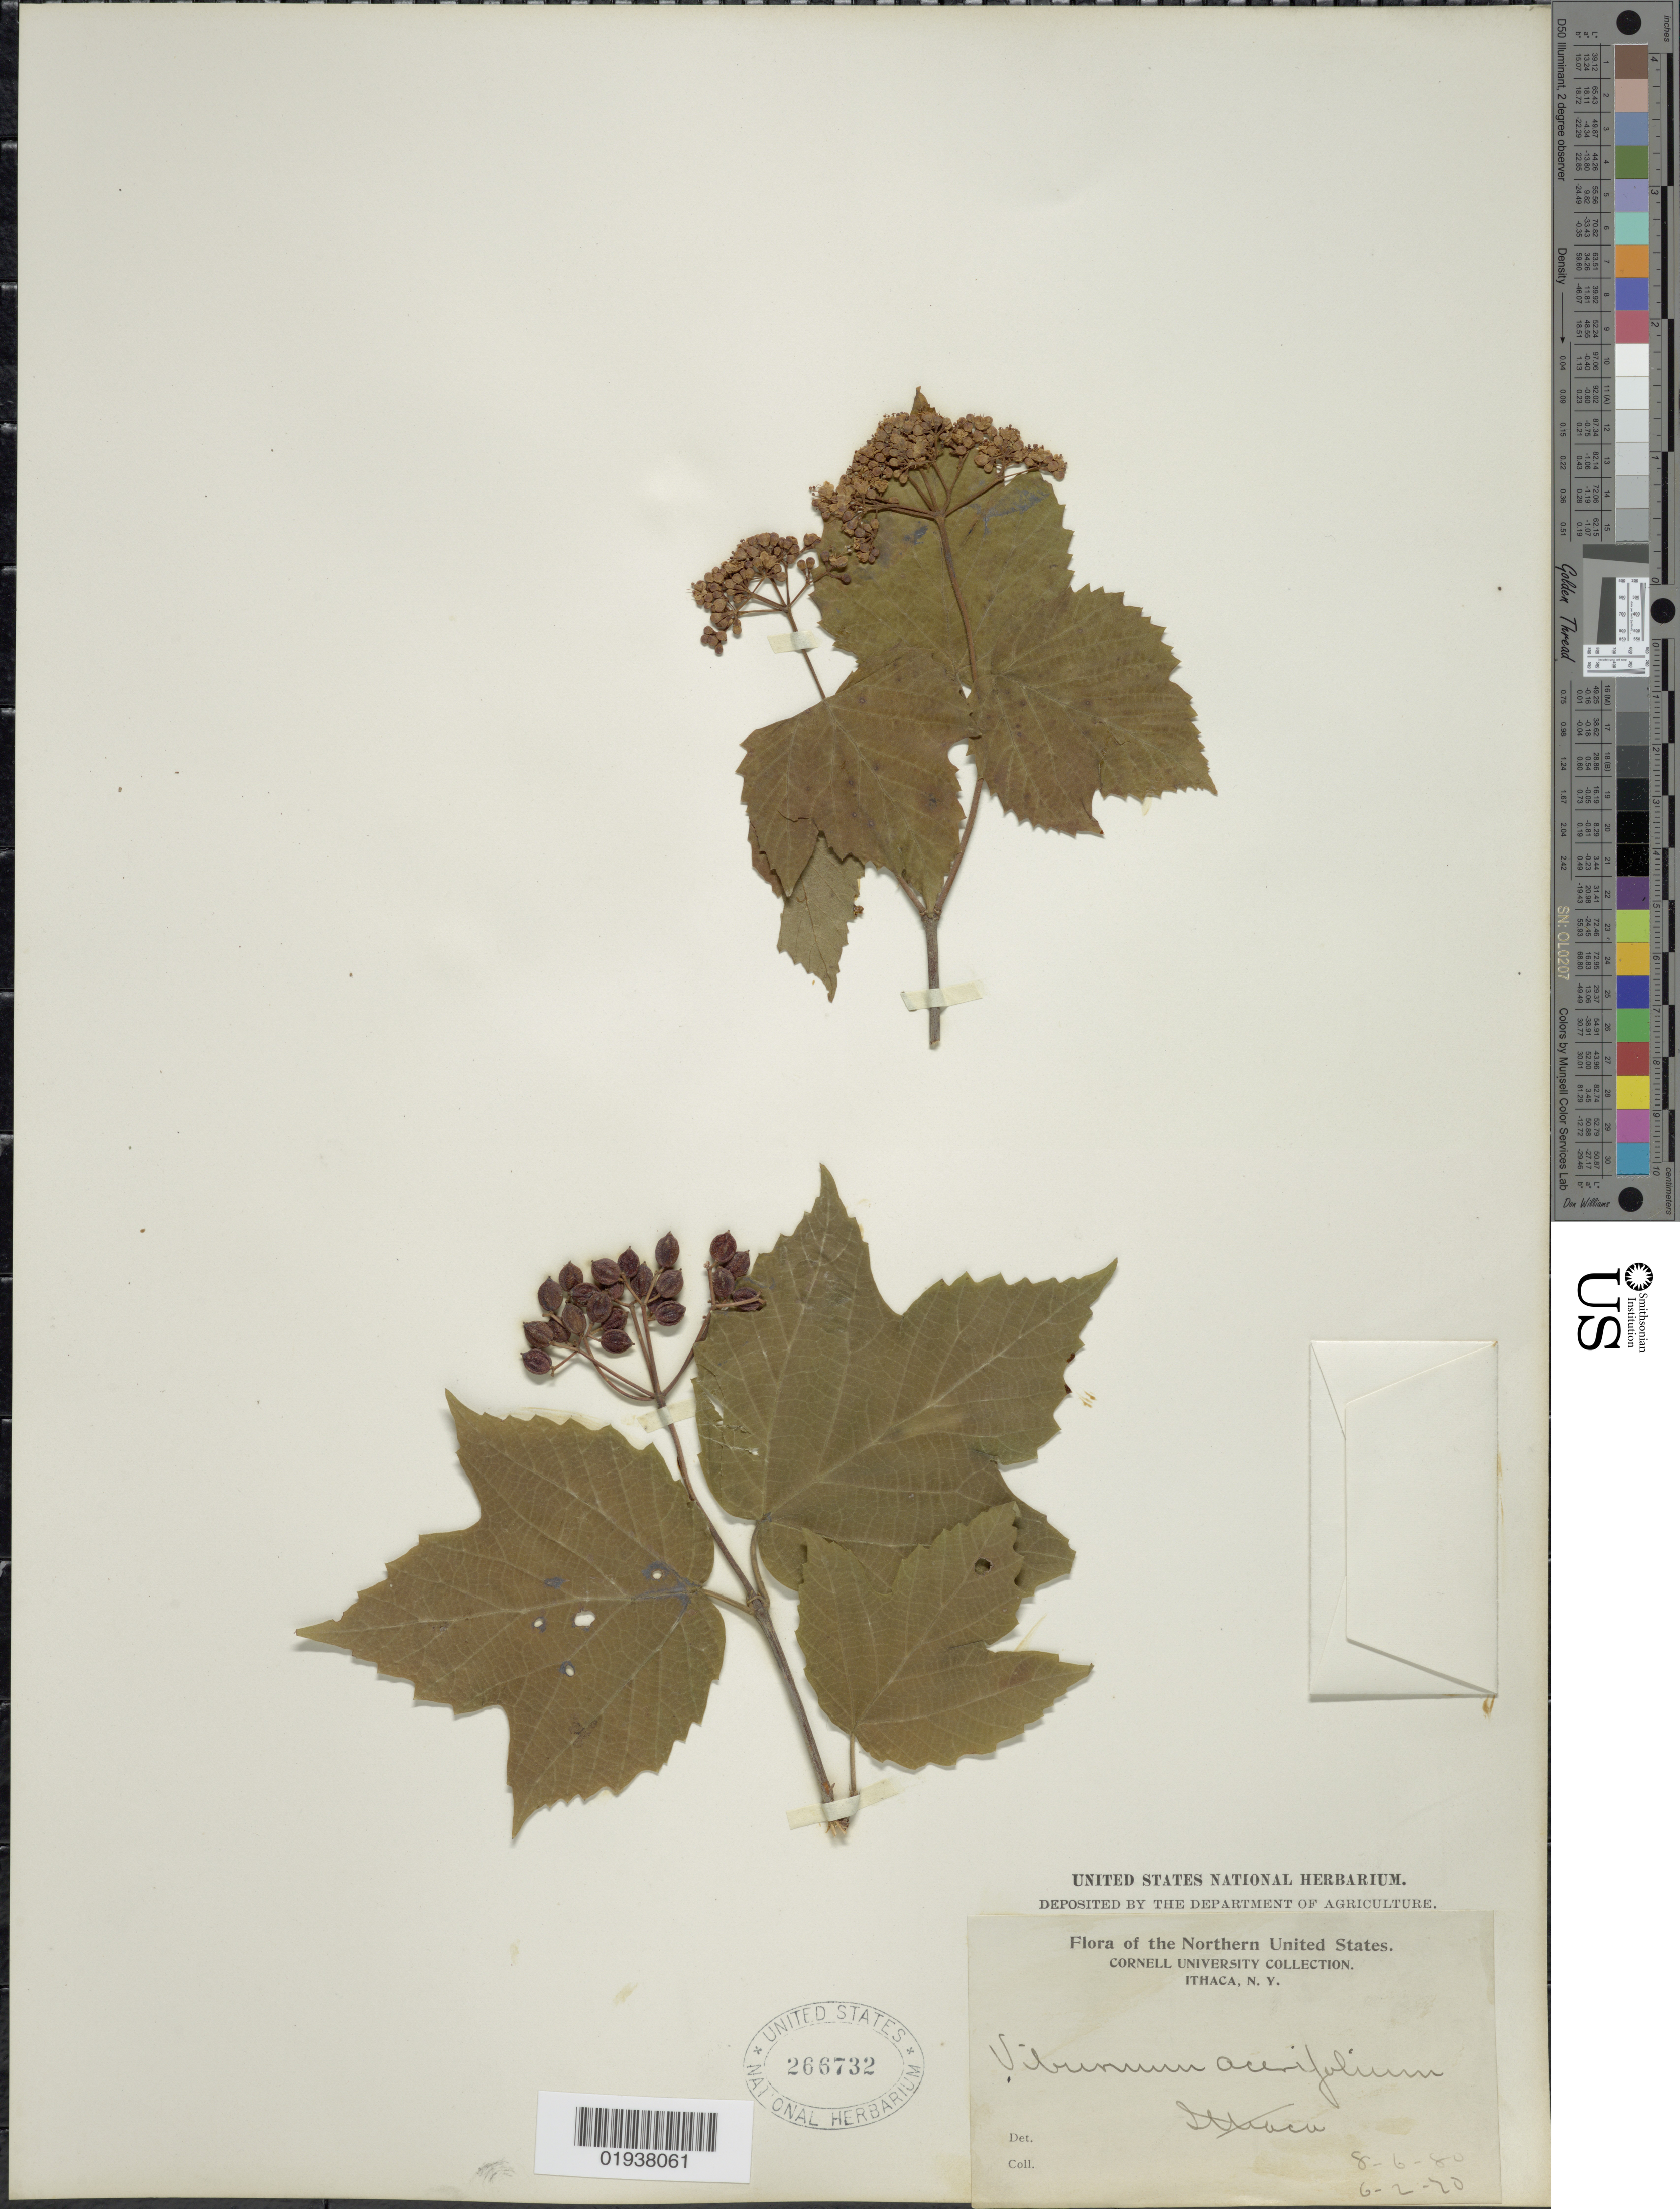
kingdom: Plantae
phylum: Tracheophyta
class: Magnoliopsida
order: Dipsacales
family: Viburnaceae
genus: Viburnum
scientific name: Viburnum acerifolium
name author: L.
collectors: ex herb. United States National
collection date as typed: Transcribed d/m/y: 6/2/70 to 8/6/80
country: United States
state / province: New York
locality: Northern United States. Ithaca.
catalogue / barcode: US 266732